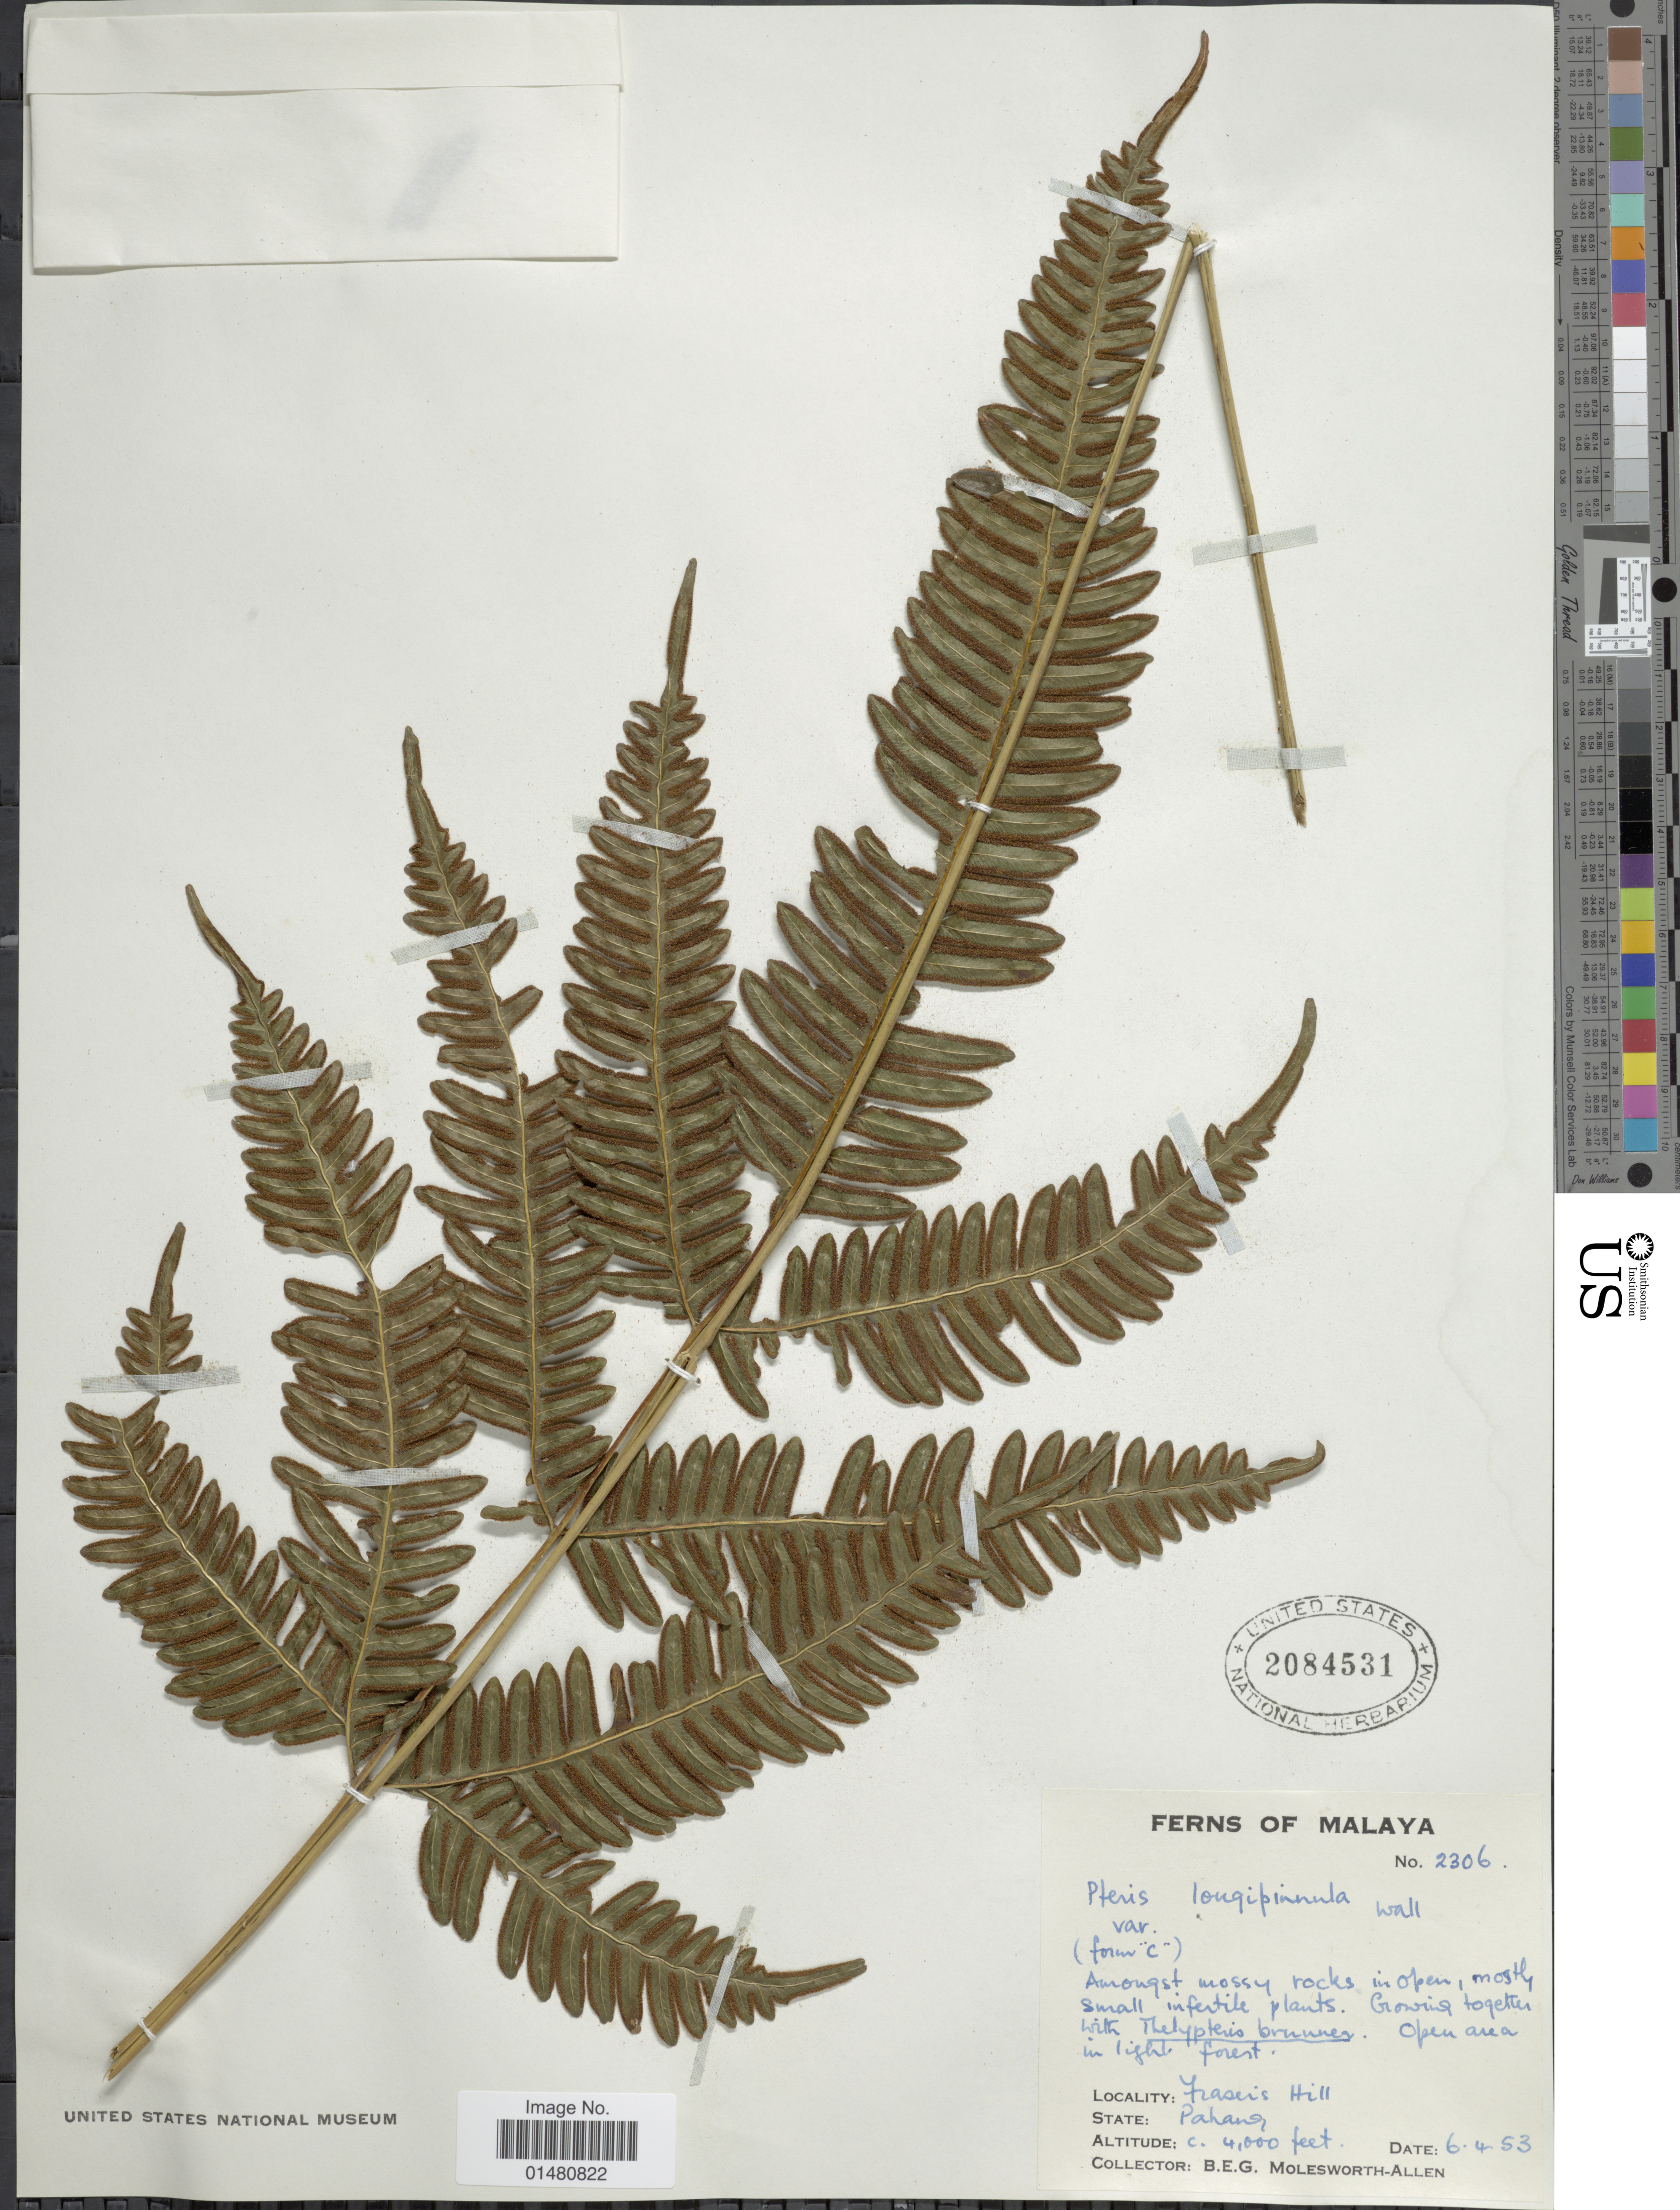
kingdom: Plantae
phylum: Tracheophyta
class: Polypodiopsida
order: Polypodiales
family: Pteridaceae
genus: Pteris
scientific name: Pteris longipinnula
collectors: B. E. G. Molesworth-Allen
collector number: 2306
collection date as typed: Transcribed d/m/y: 6/4/53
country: Malaysia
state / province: Pahang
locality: Malaya, Fraser's Hills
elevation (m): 1219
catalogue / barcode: US 2084531